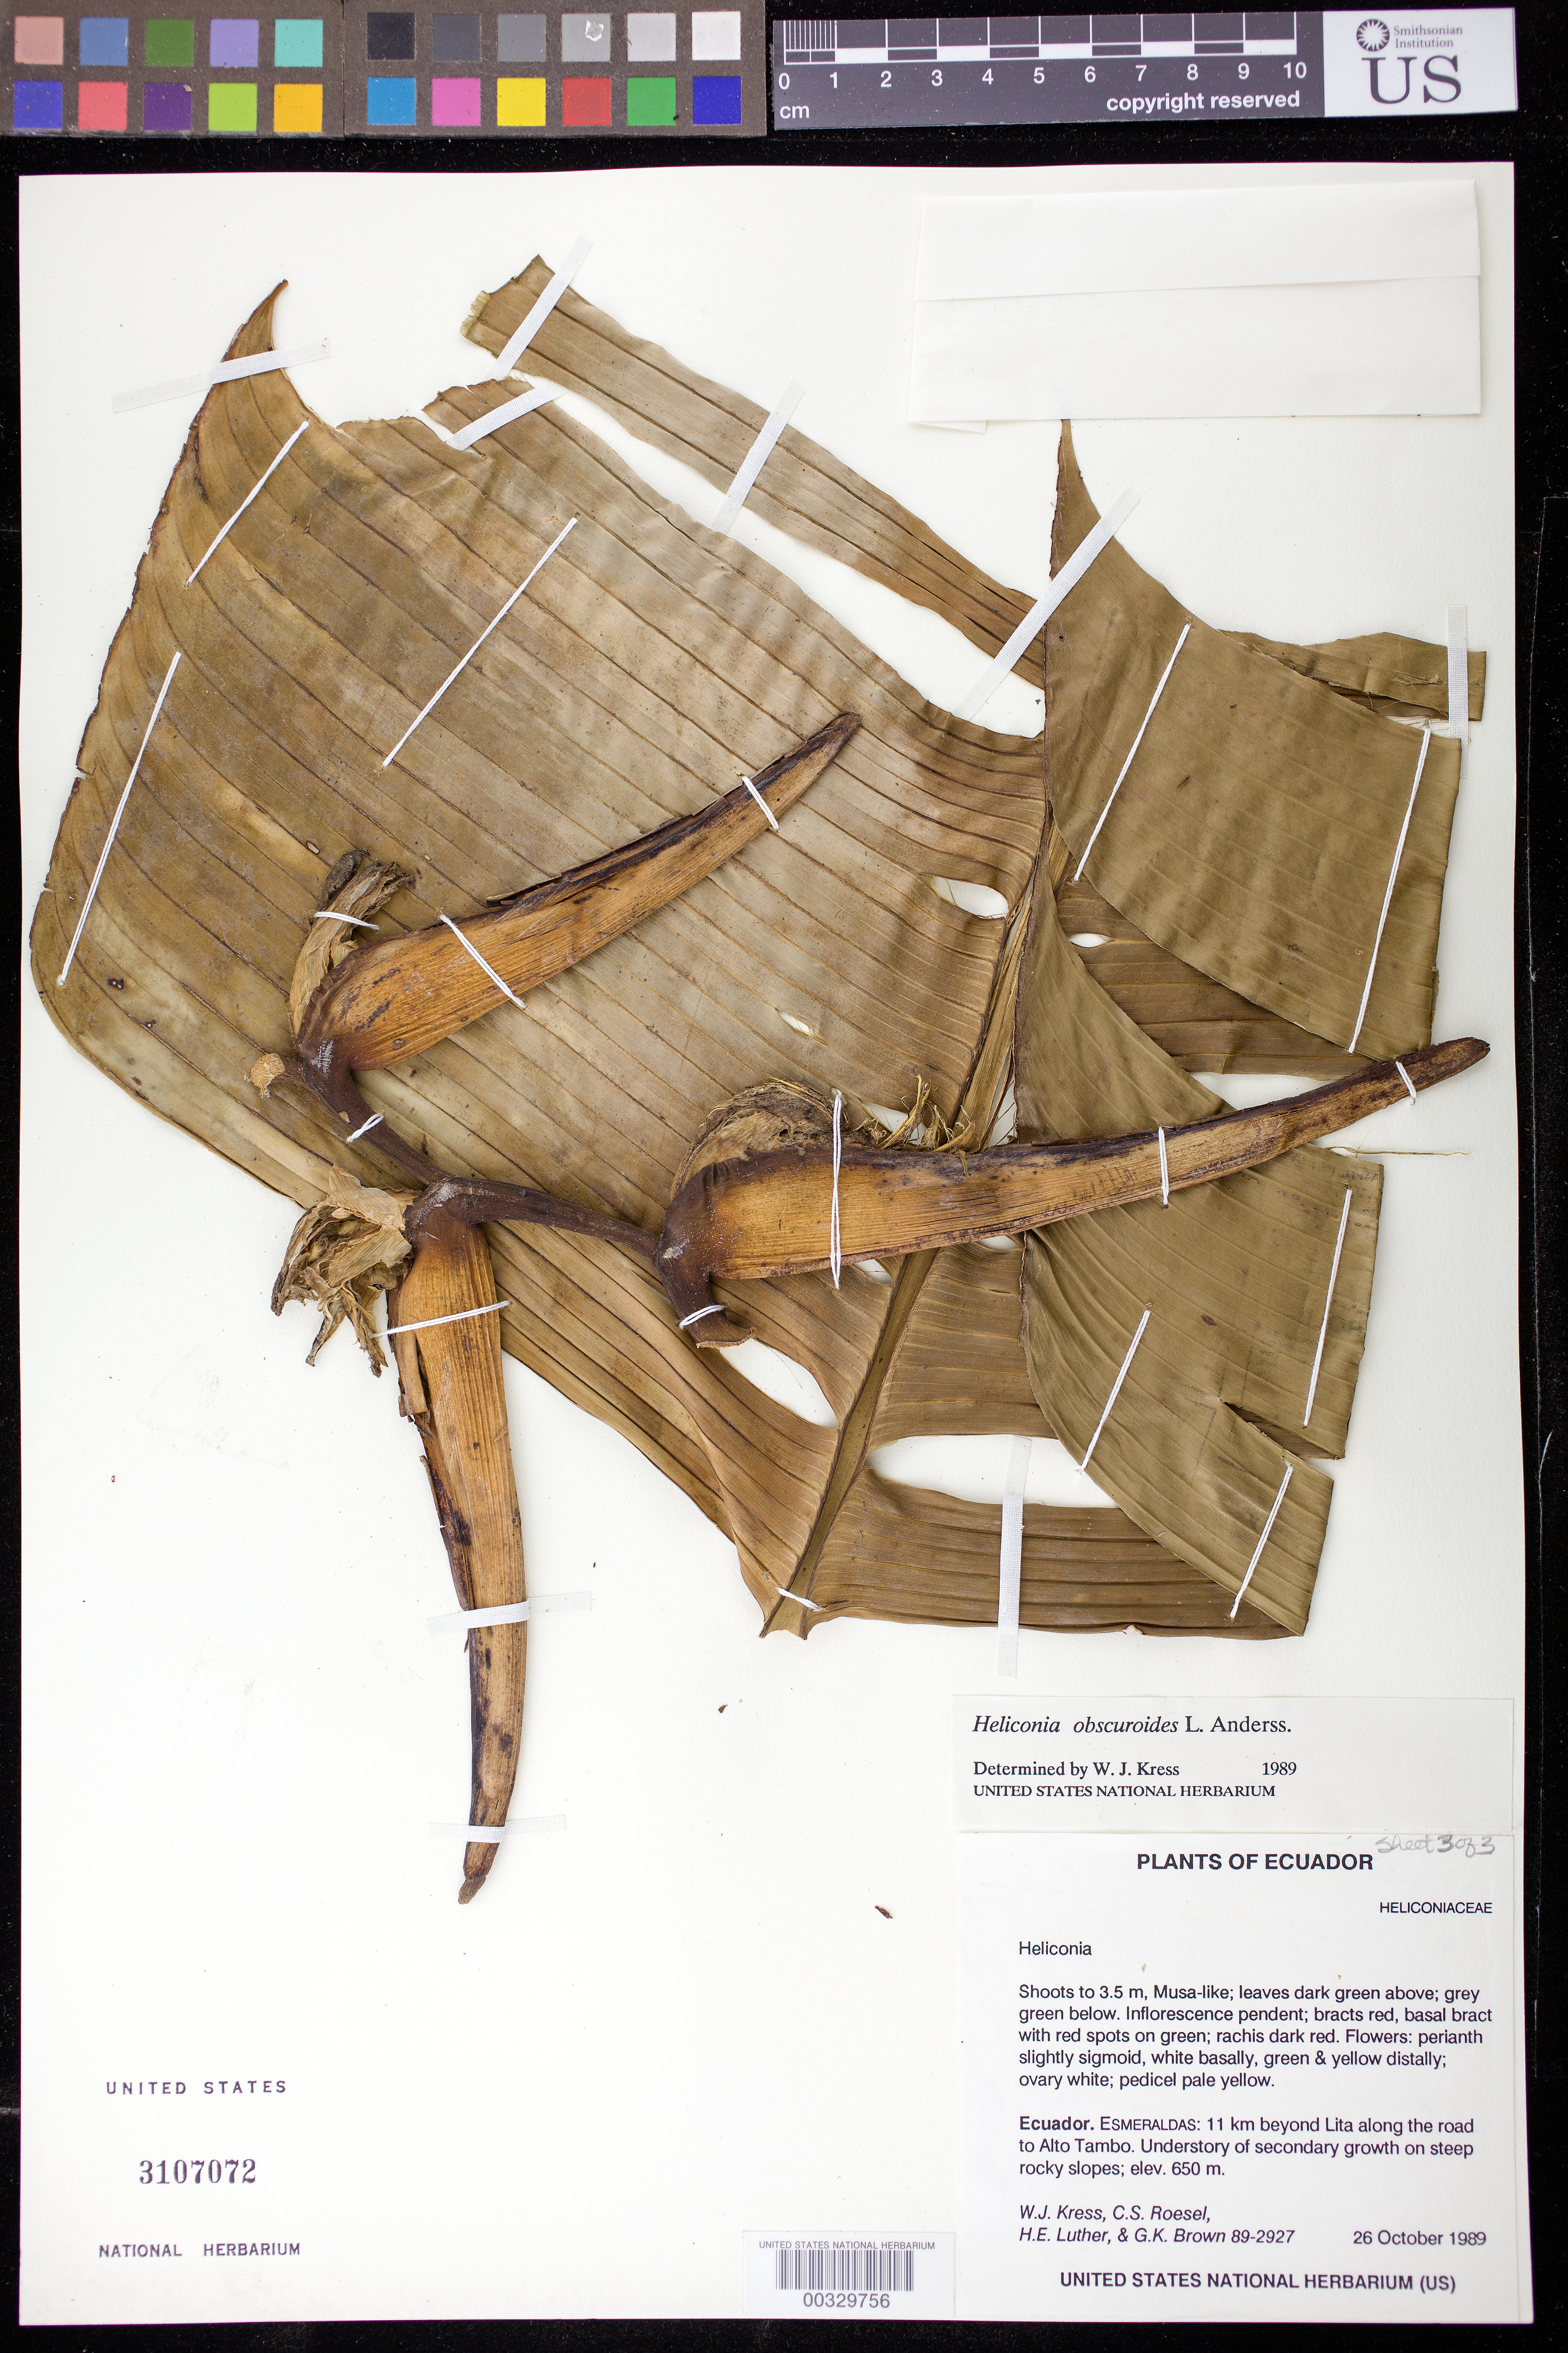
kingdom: Plantae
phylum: Tracheophyta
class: Liliopsida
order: Zingiberales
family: Heliconiaceae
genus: Heliconia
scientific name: Heliconia obscuroides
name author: L. Andersson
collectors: W. J. Kress, C. S. Roesel, Harry E. Luther & G. K. Brown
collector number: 88-2927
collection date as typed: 26 Oct 1989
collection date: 1989-10-26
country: Ecuador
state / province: Esmeraldas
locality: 11 km beyond Lita along road to Alto Tambo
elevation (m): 650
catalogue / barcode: US 3107072